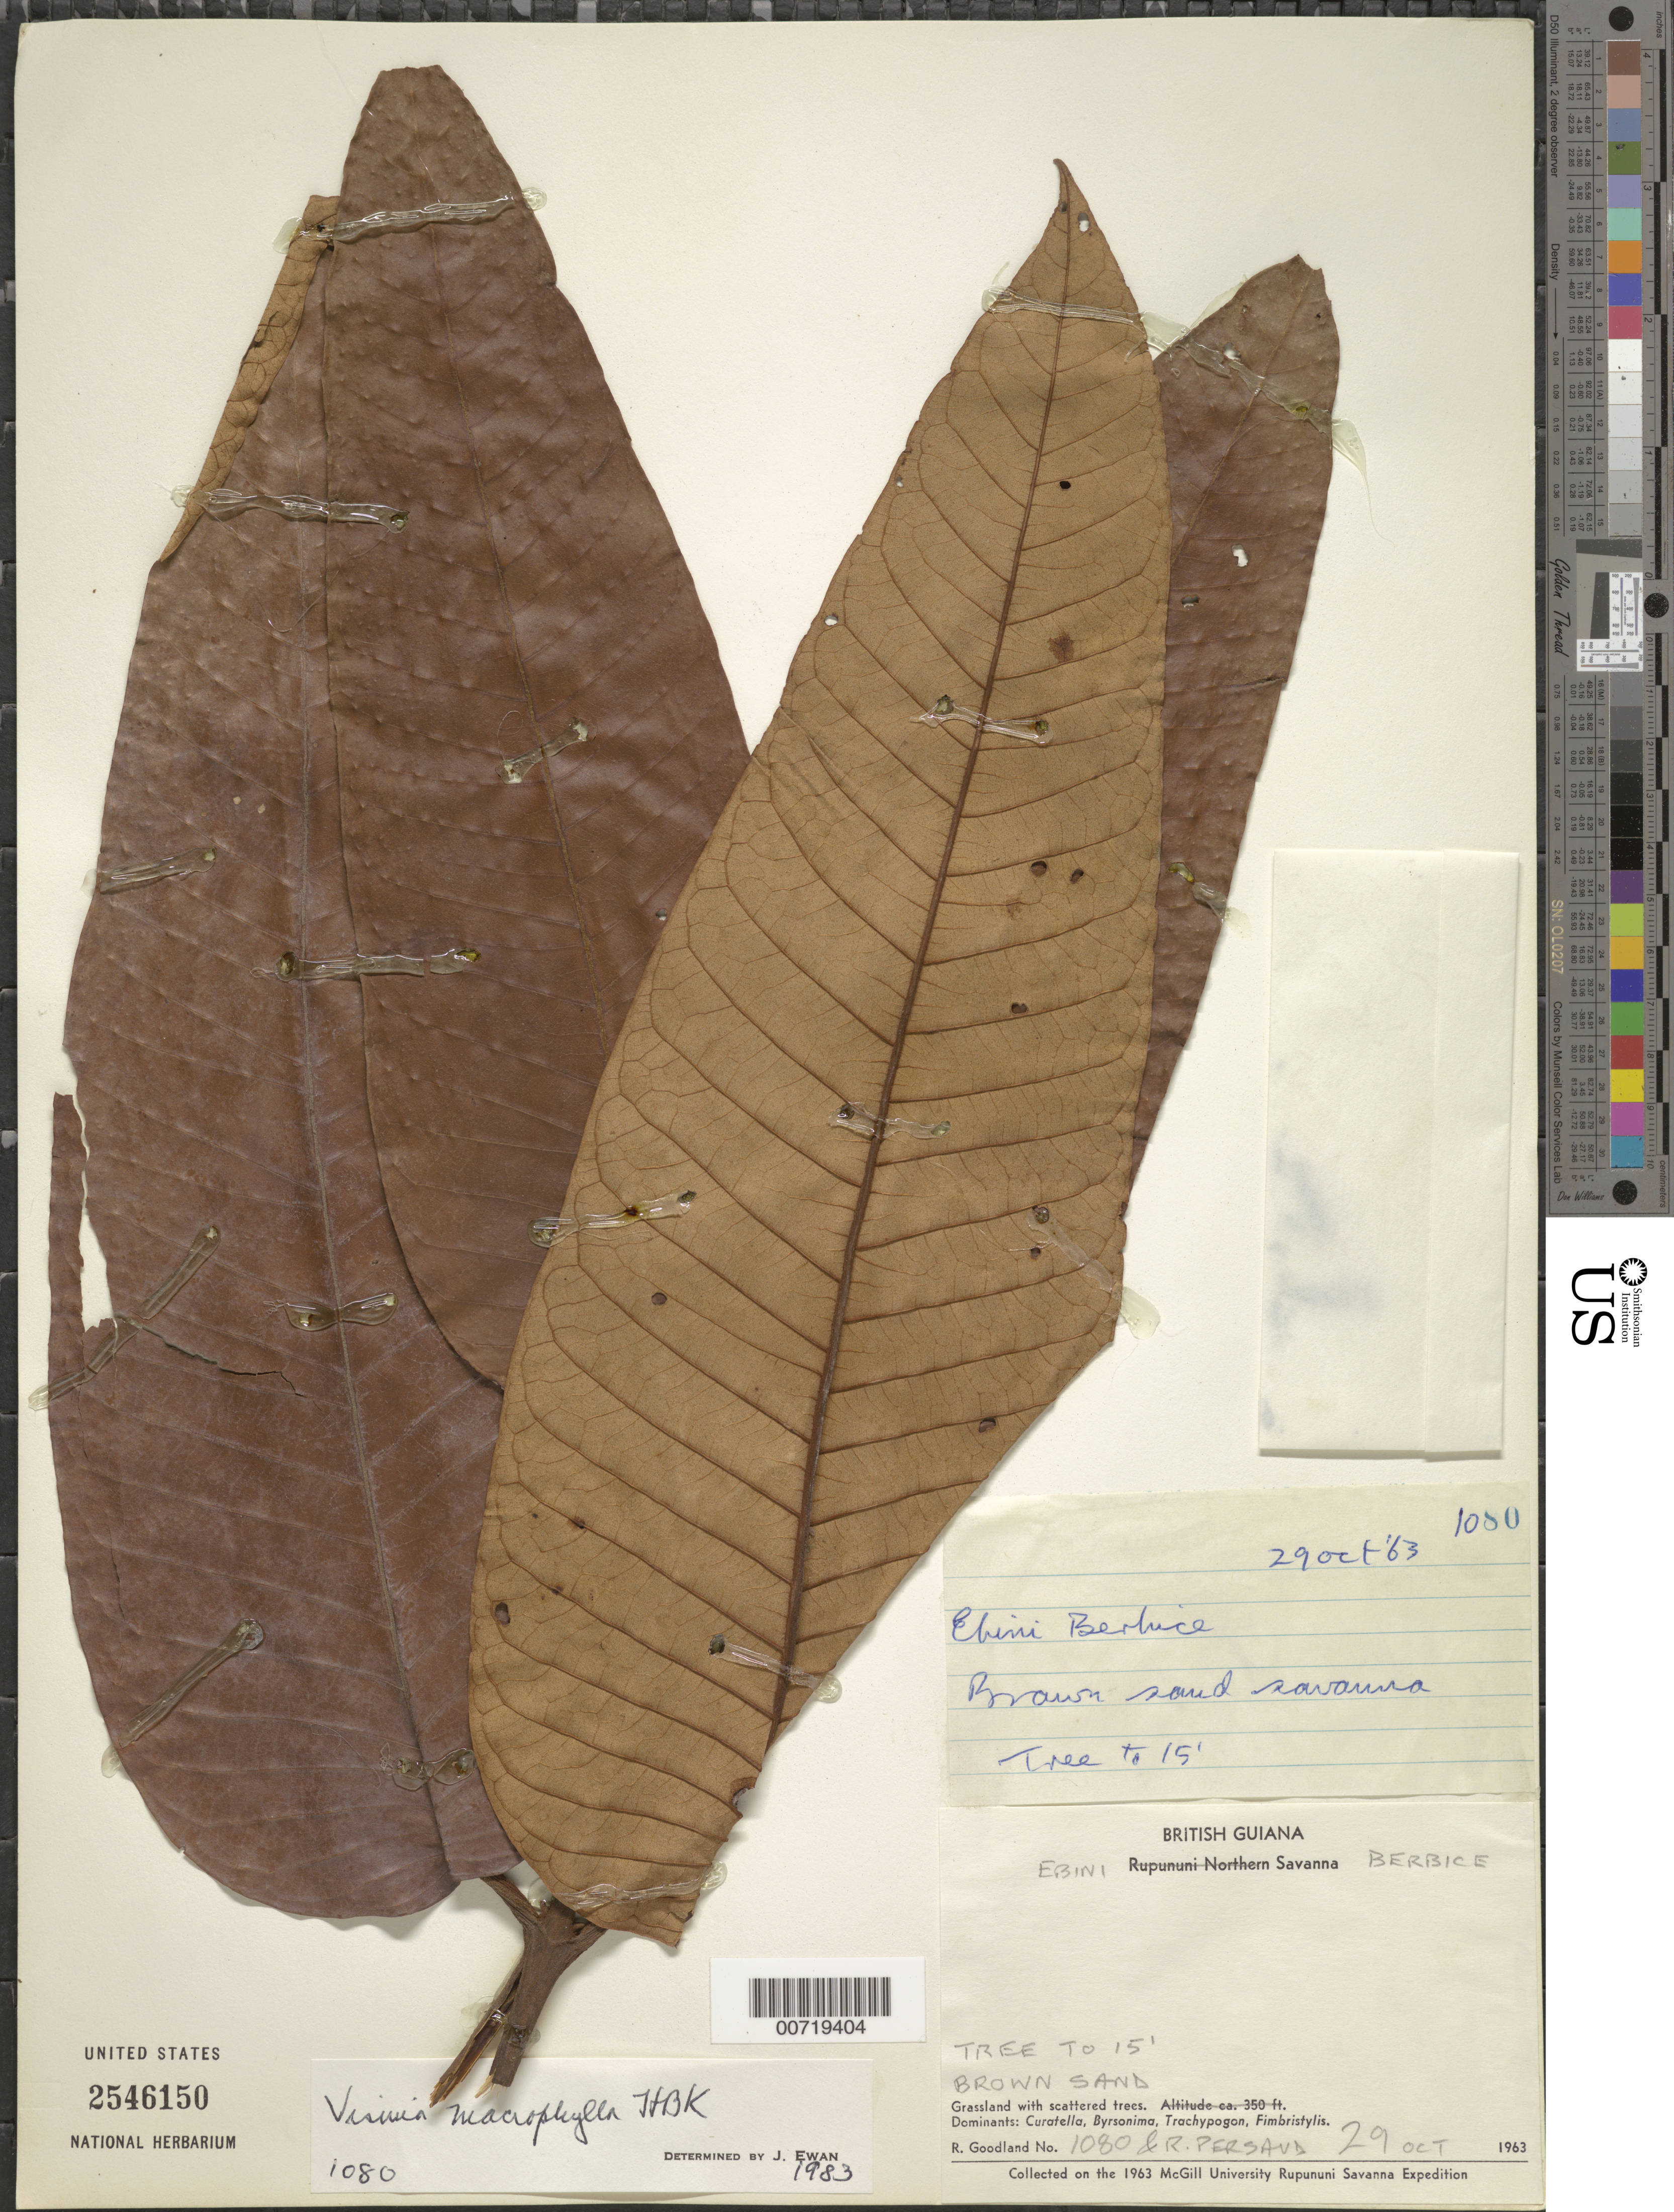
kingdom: Plantae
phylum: Tracheophyta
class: Magnoliopsida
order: Malpighiales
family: Hypericaceae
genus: Vismia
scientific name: Vismia macrophylla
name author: Kunth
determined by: Ewan, J. A.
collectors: R. Goodland & R. Persaud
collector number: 1080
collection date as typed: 29-Oct-63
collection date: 1963-10-29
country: Guyana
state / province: U. Demerara-Berbice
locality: Ebini Savanna, Berbice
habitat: Brown sand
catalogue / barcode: US 2546150